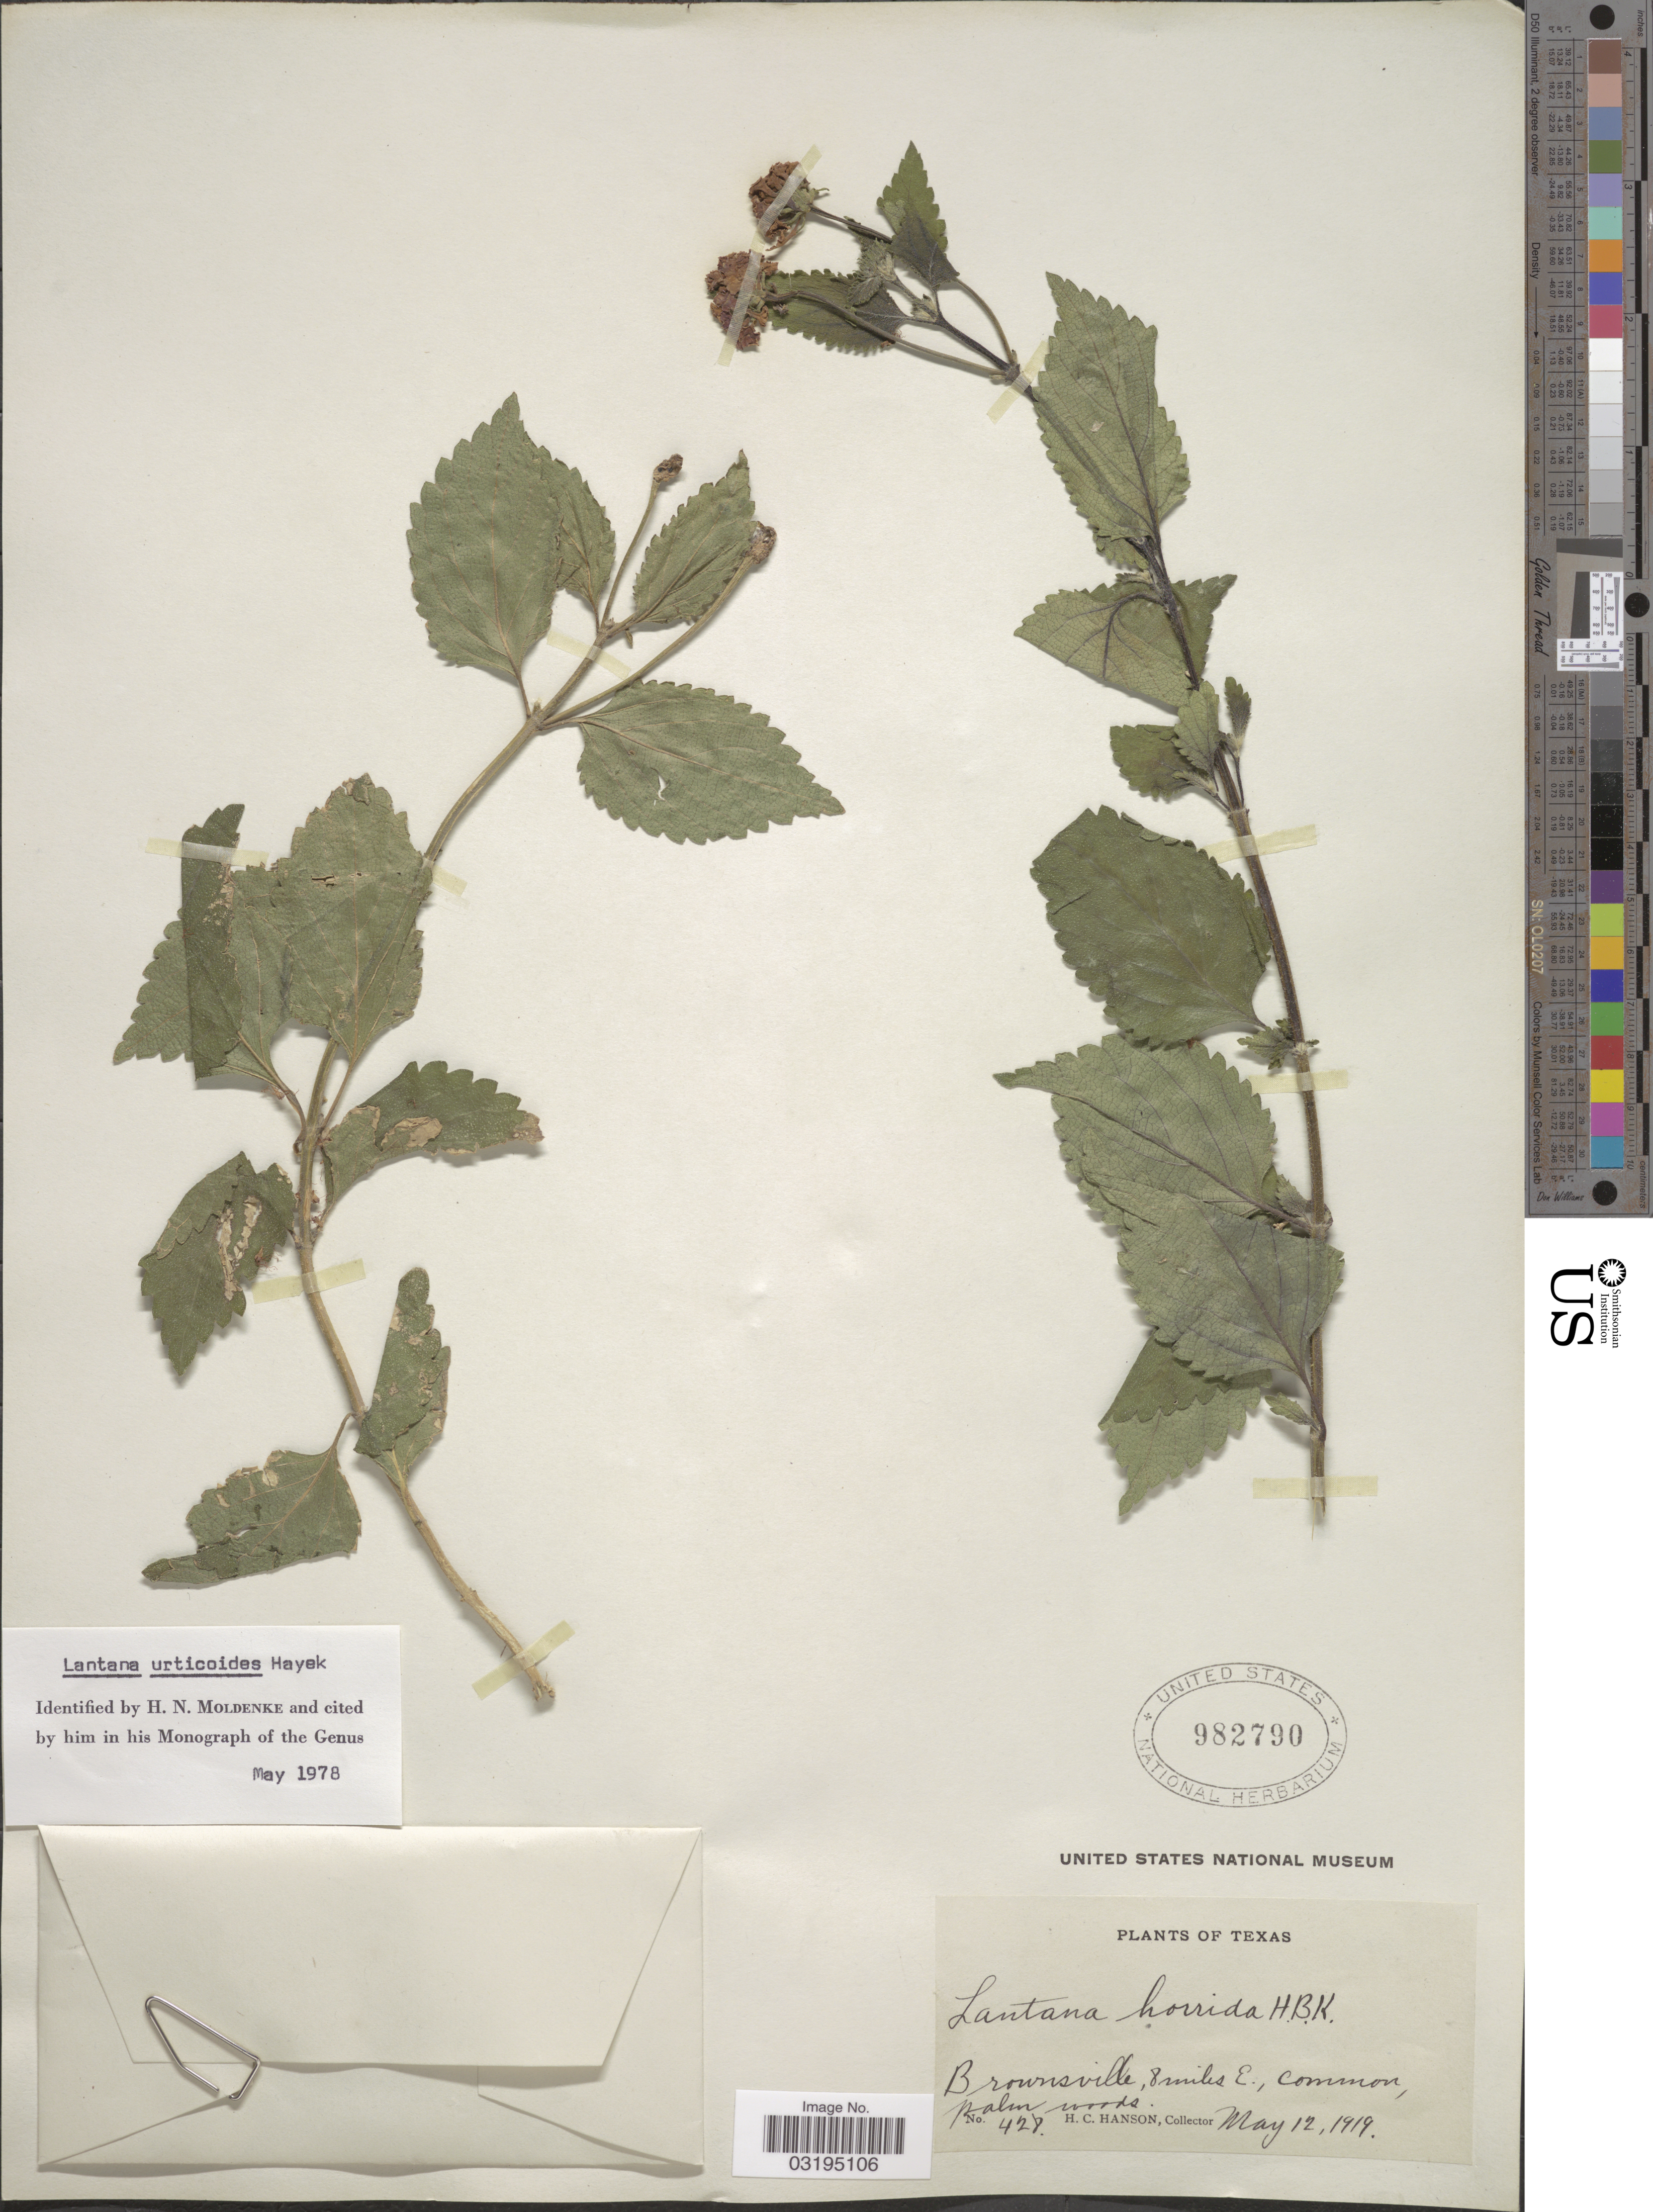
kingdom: Plantae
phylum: Tracheophyta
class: Magnoliopsida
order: Lamiales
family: Verbenaceae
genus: Lantana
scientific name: Lantana urticoides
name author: Hayek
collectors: H. Hanson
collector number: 428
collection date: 1919-05-12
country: United States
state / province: Texas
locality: Brownsville, 8 mile E., Common, palm woods.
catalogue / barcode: US 982790